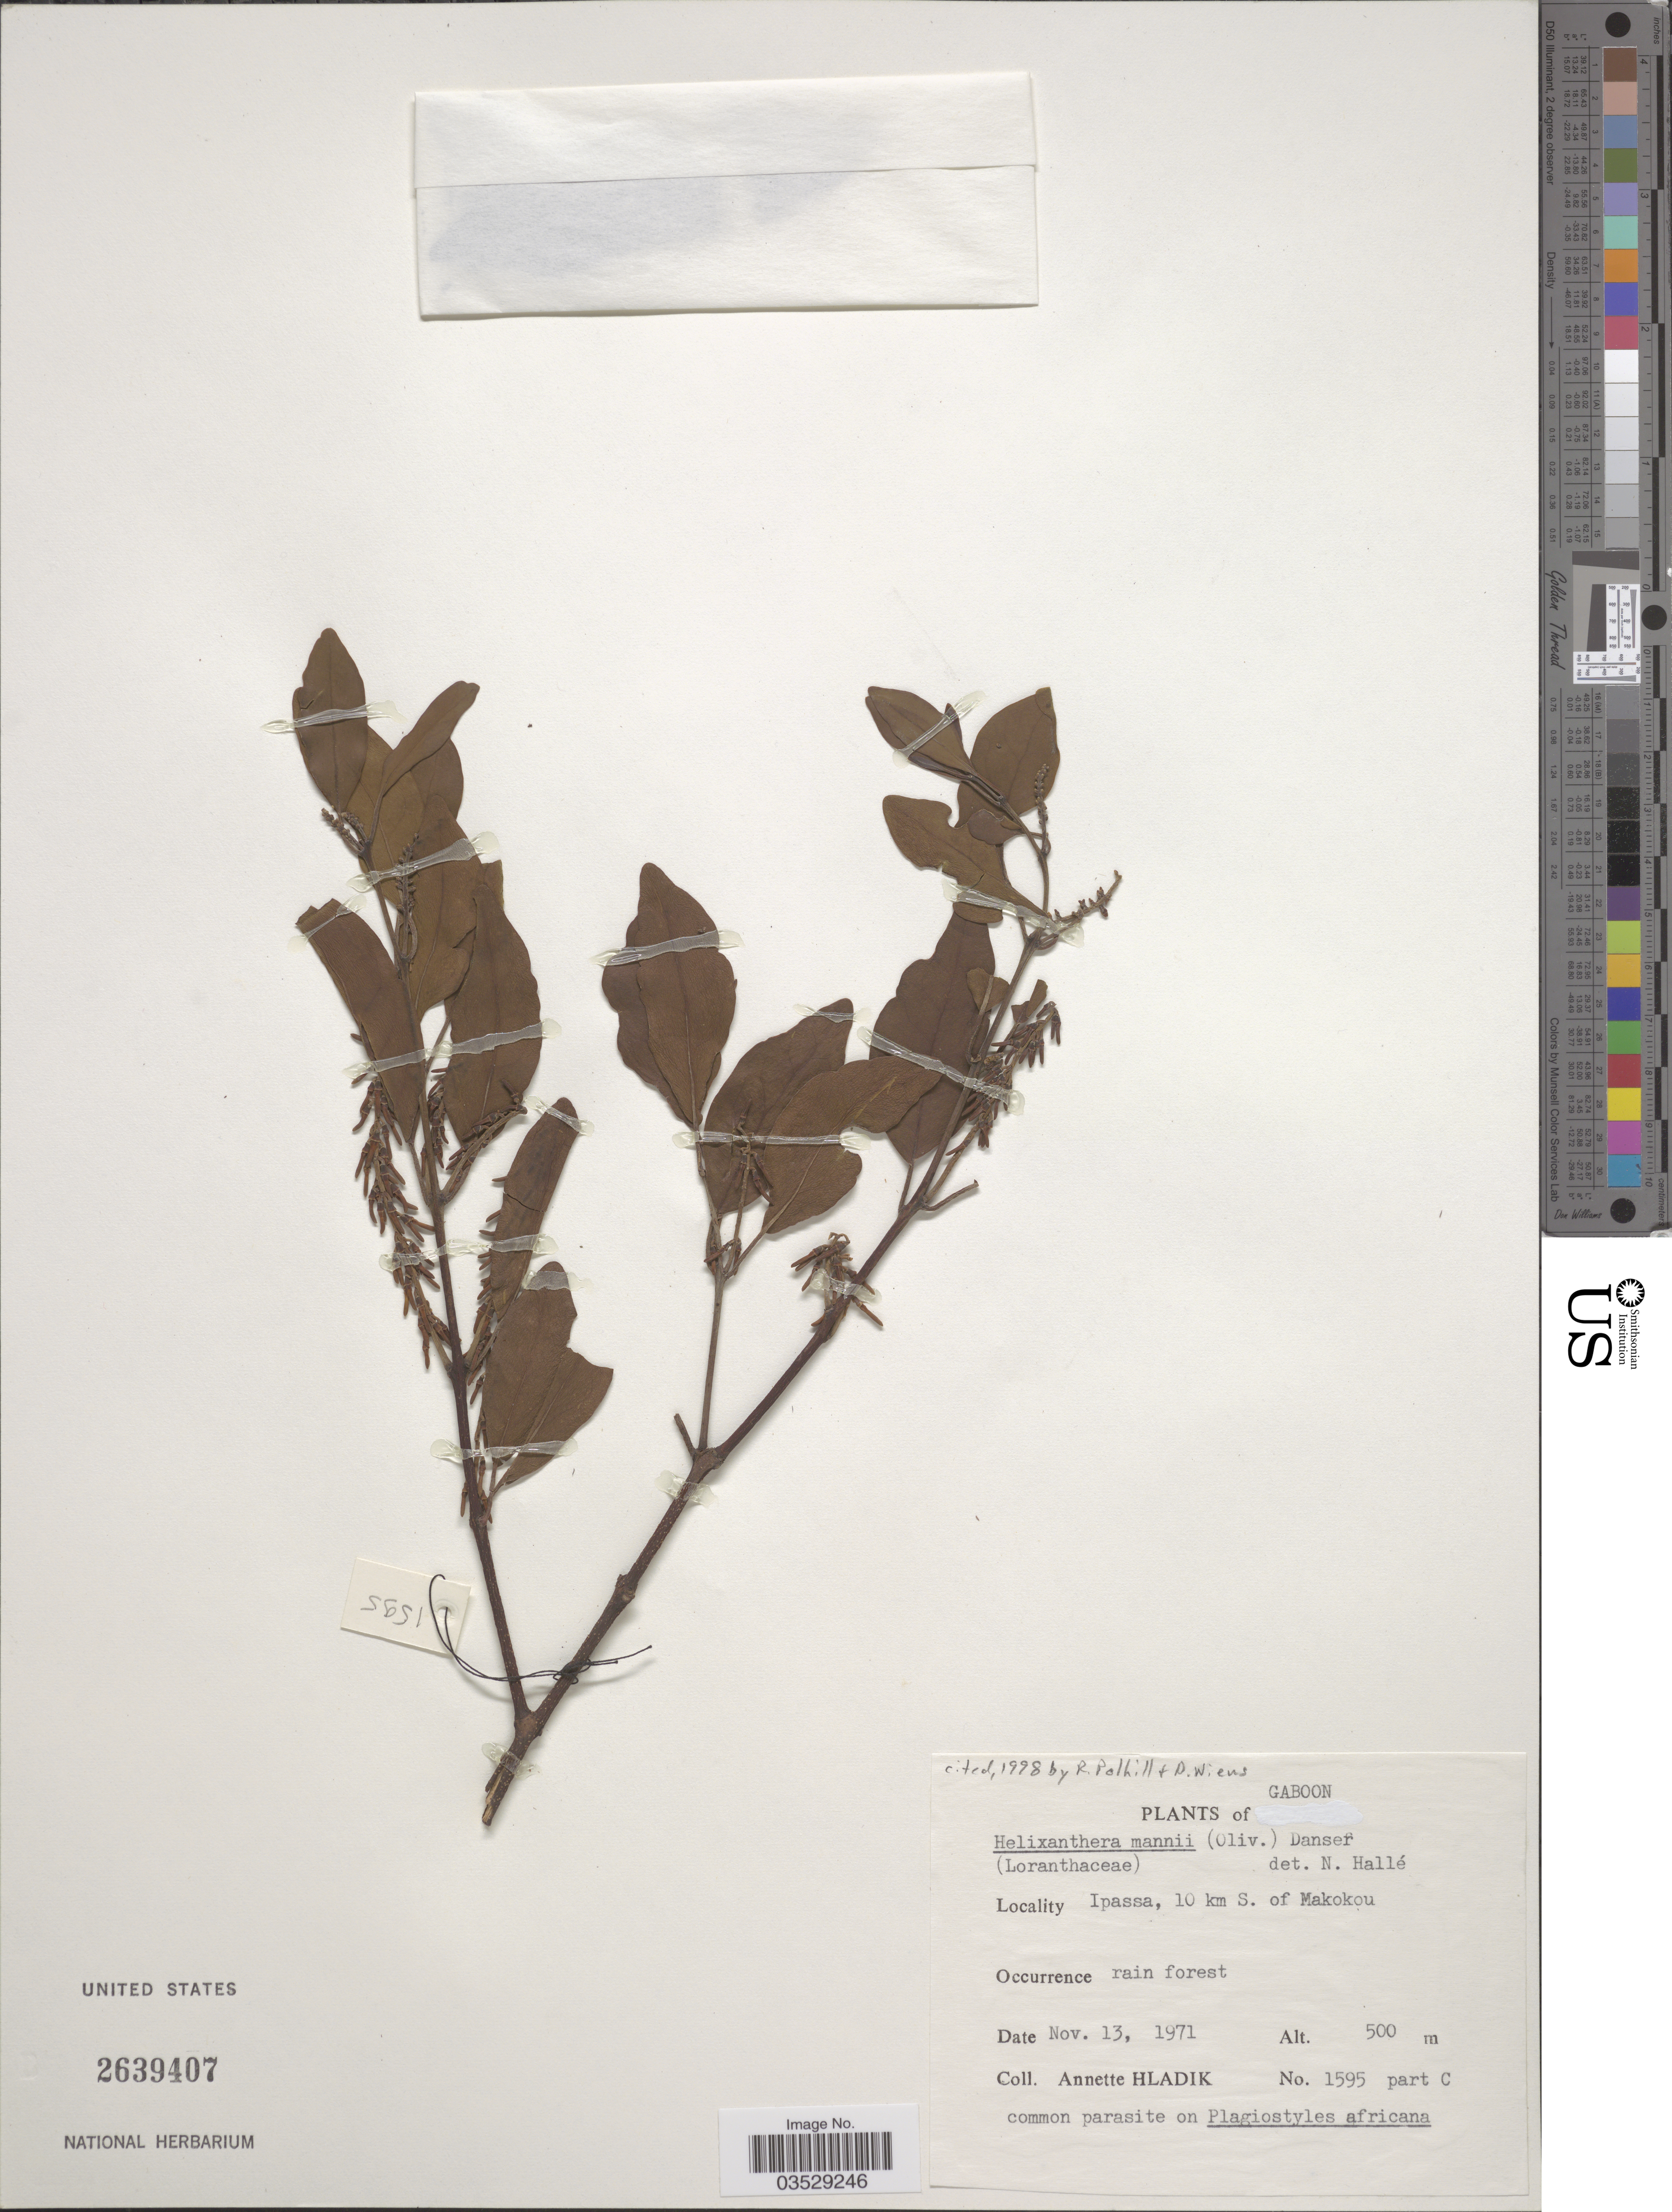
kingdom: Plantae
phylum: Tracheophyta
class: Magnoliopsida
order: Santalales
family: Loranthaceae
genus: Helixanthera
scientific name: Helixanthera mannii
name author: (Oliv.) Danser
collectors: A. Hladik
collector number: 1595 part C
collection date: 1971-11-13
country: Gabon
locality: Ipassa, 10 km S. of Makokou.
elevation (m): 500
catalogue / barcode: US 2639407